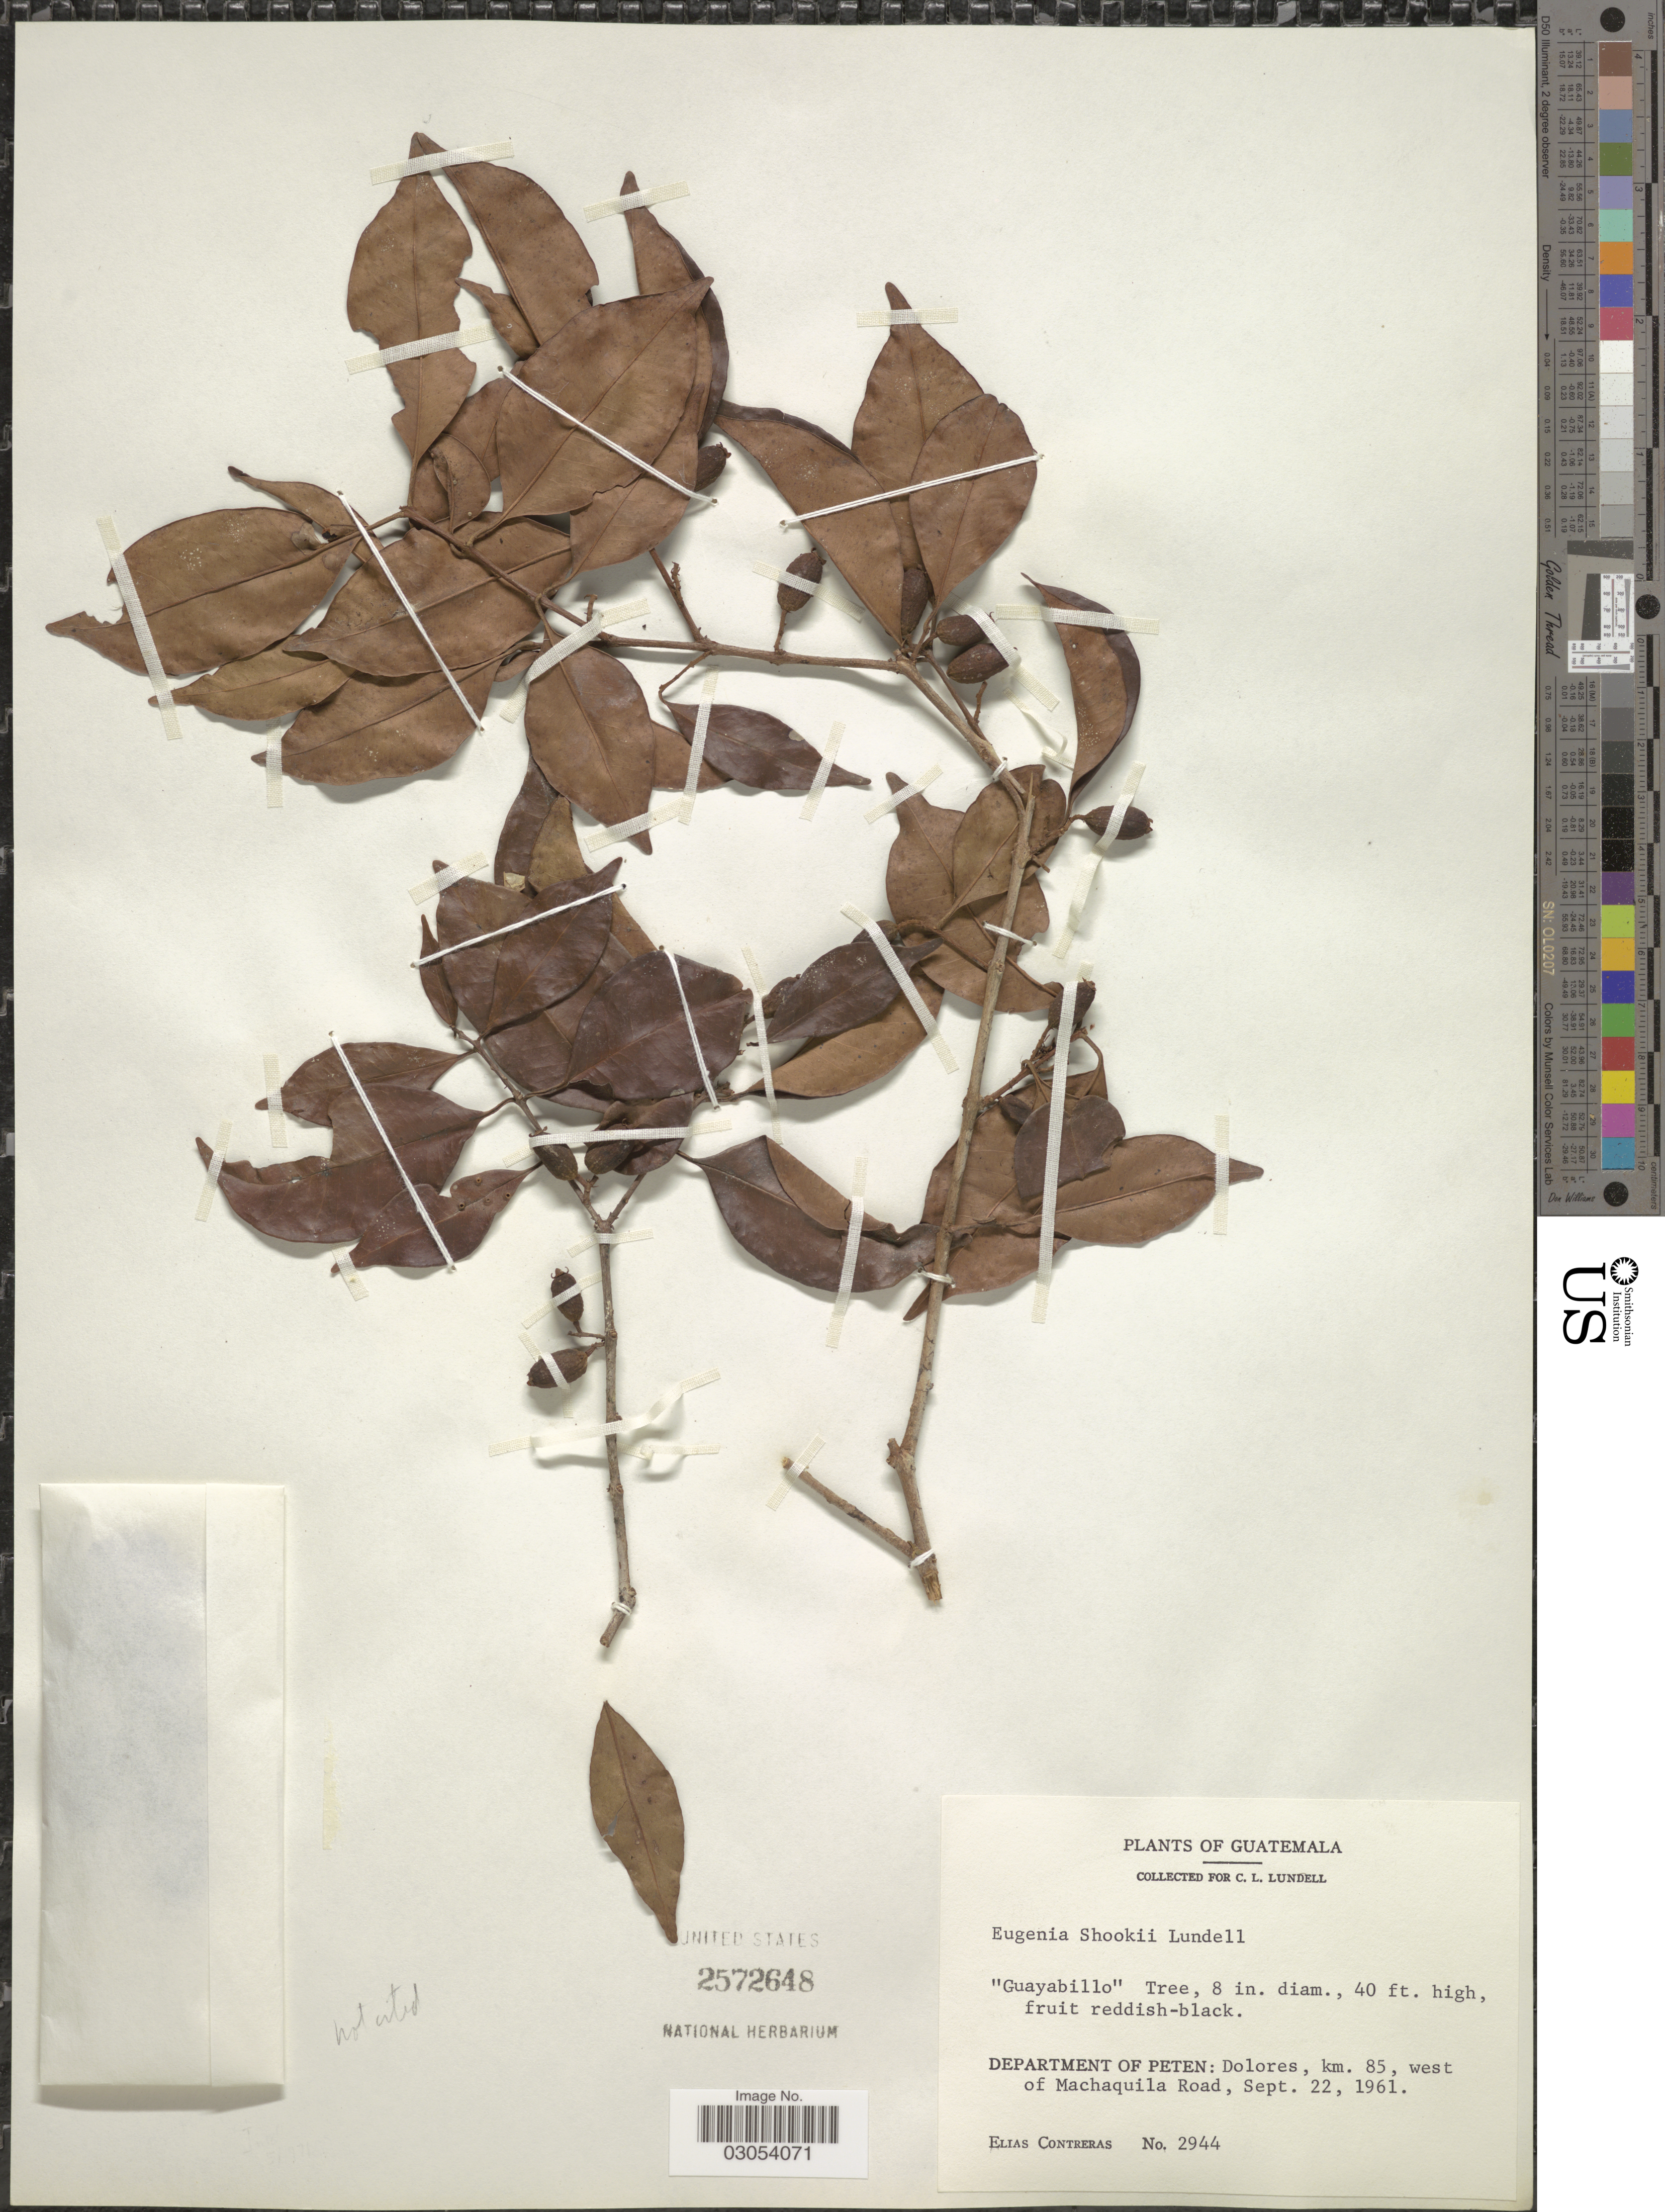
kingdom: Plantae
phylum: Tracheophyta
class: Magnoliopsida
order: Myrtales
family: Myrtaceae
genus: Eugenia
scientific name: Eugenia shookii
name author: Lundell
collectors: E. Contreras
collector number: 2944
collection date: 1961-09-22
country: Guatemala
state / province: El Petén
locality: Department of Peten: Dolores, km. 85, west of Machaquila Road.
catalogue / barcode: US 2572648